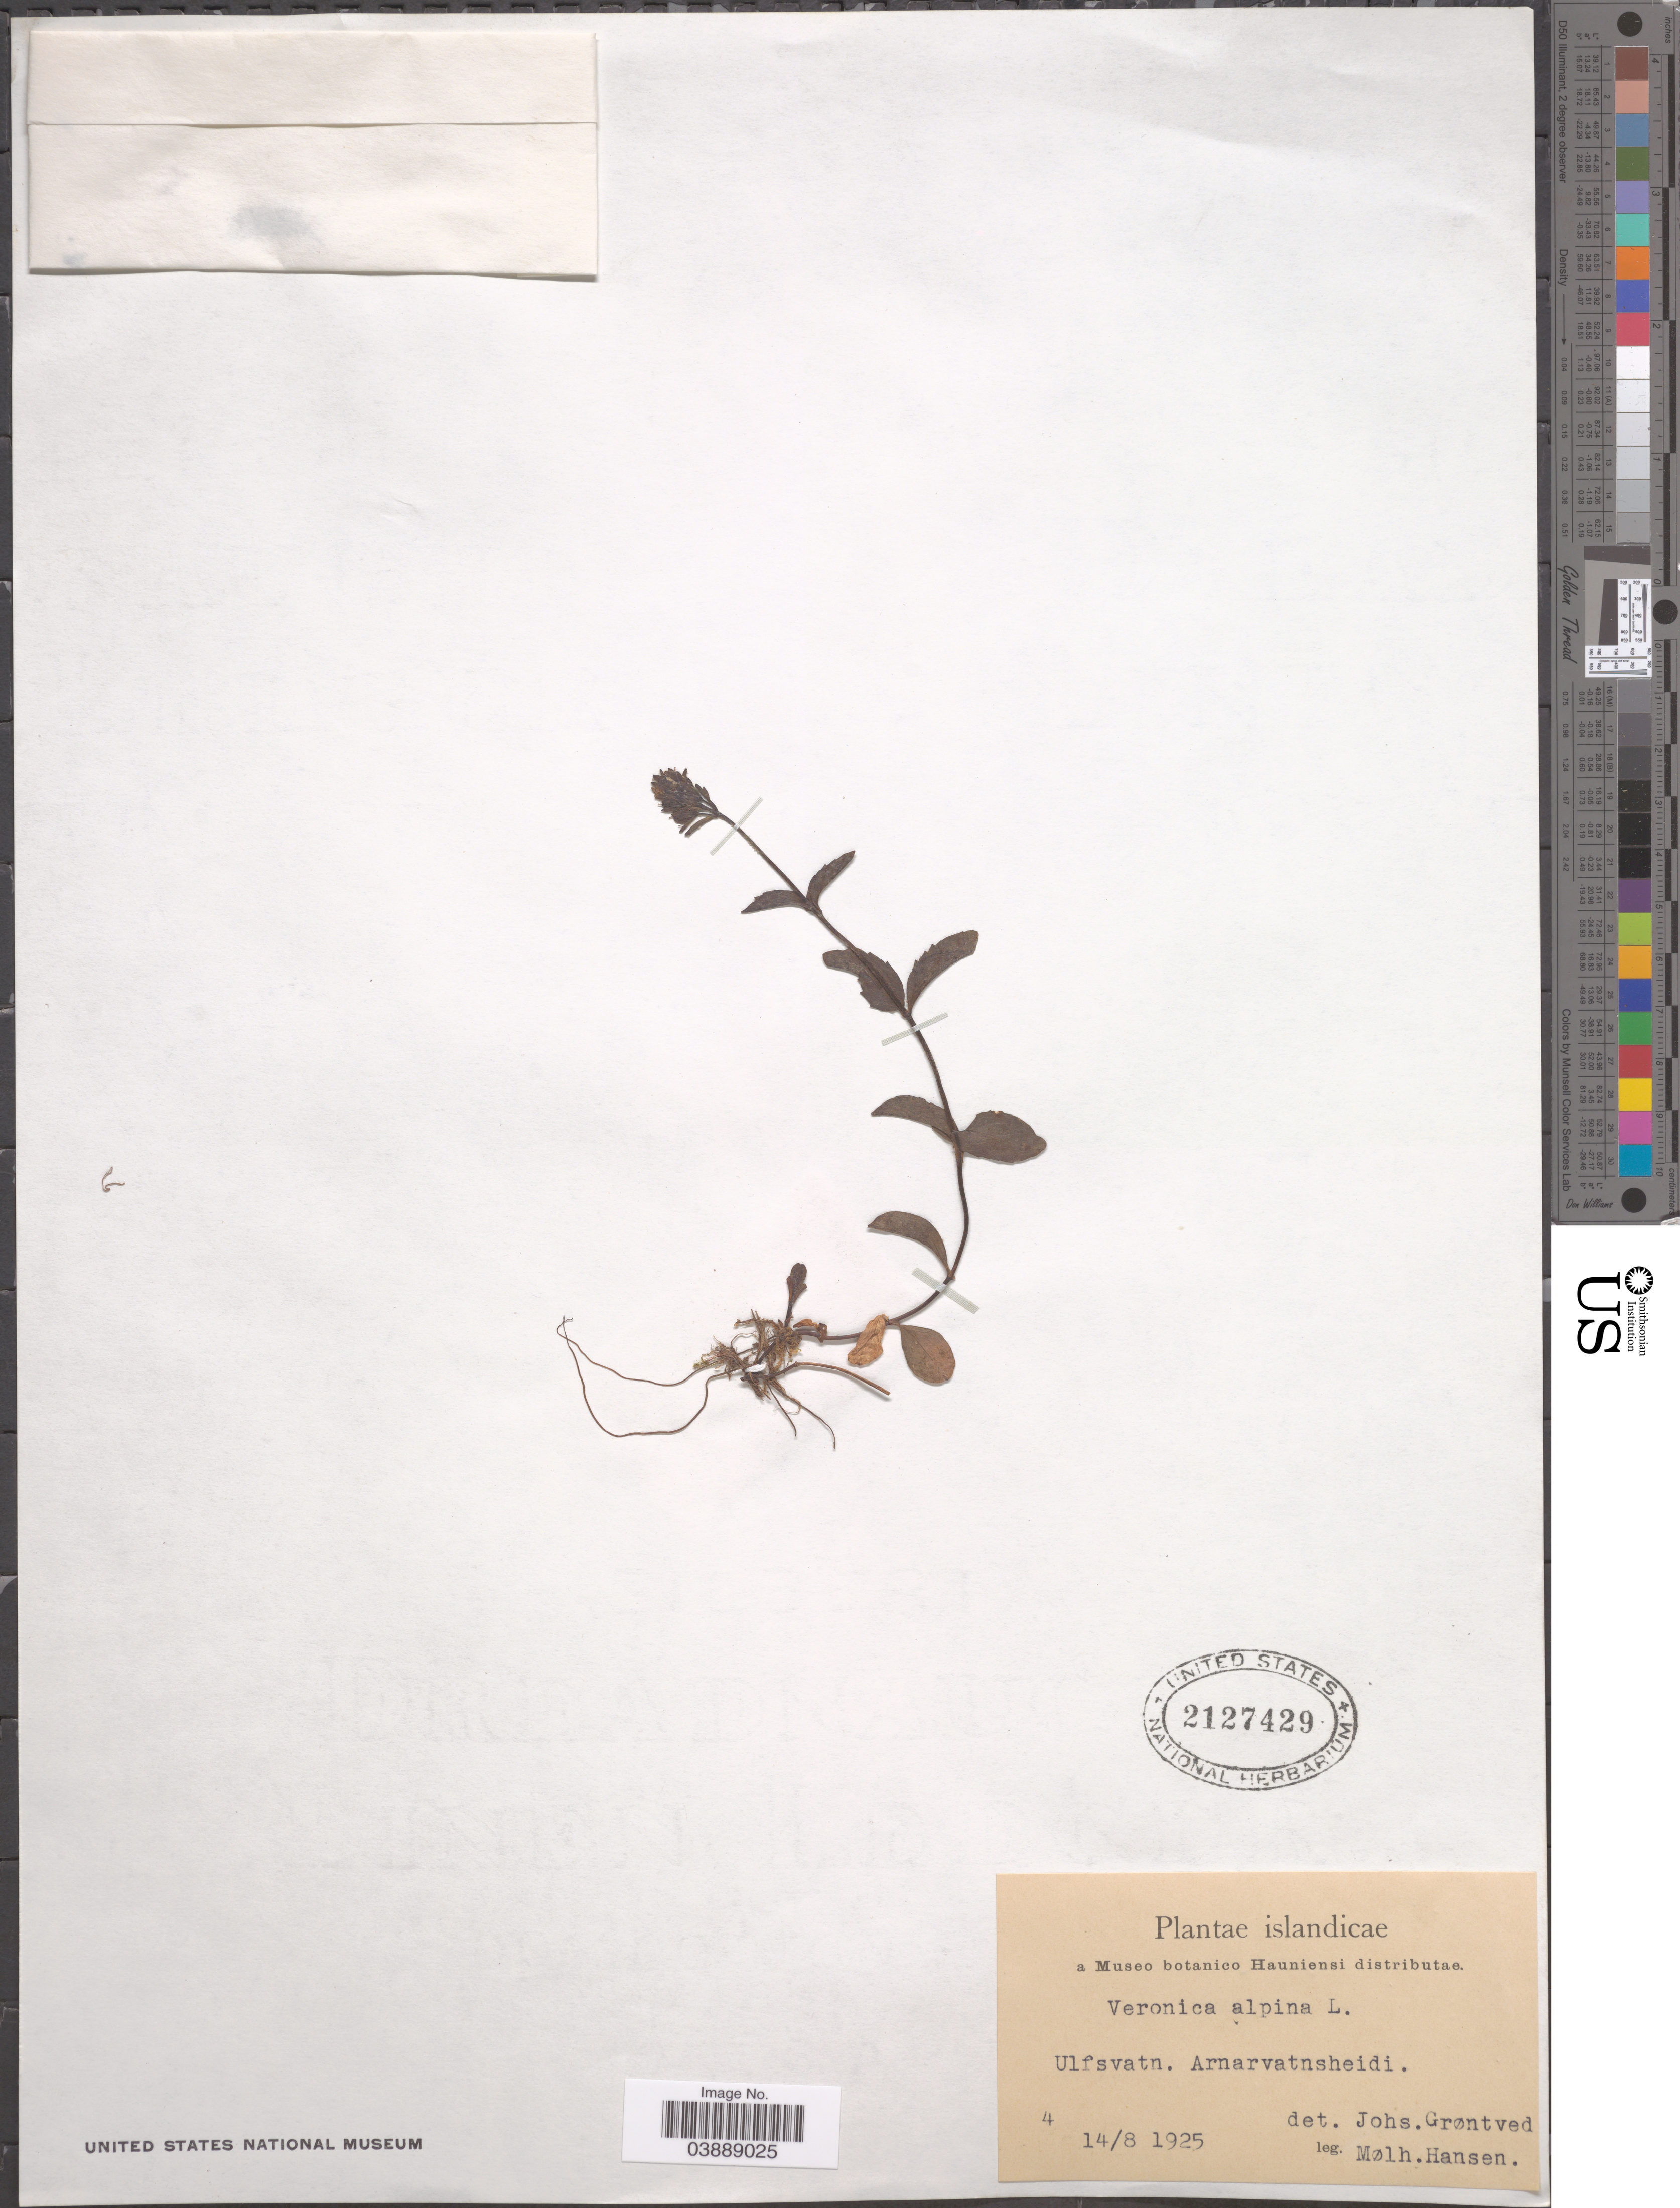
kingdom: Plantae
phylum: Tracheophyta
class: Magnoliopsida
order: Lamiales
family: Plantaginaceae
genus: Veronica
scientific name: Veronica alpina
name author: L.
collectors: M. Hansen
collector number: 4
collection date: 1925-08-14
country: Iceland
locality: Islandicae. Ulfsvatn. Arnarvatnsheidi.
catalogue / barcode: US 2127429